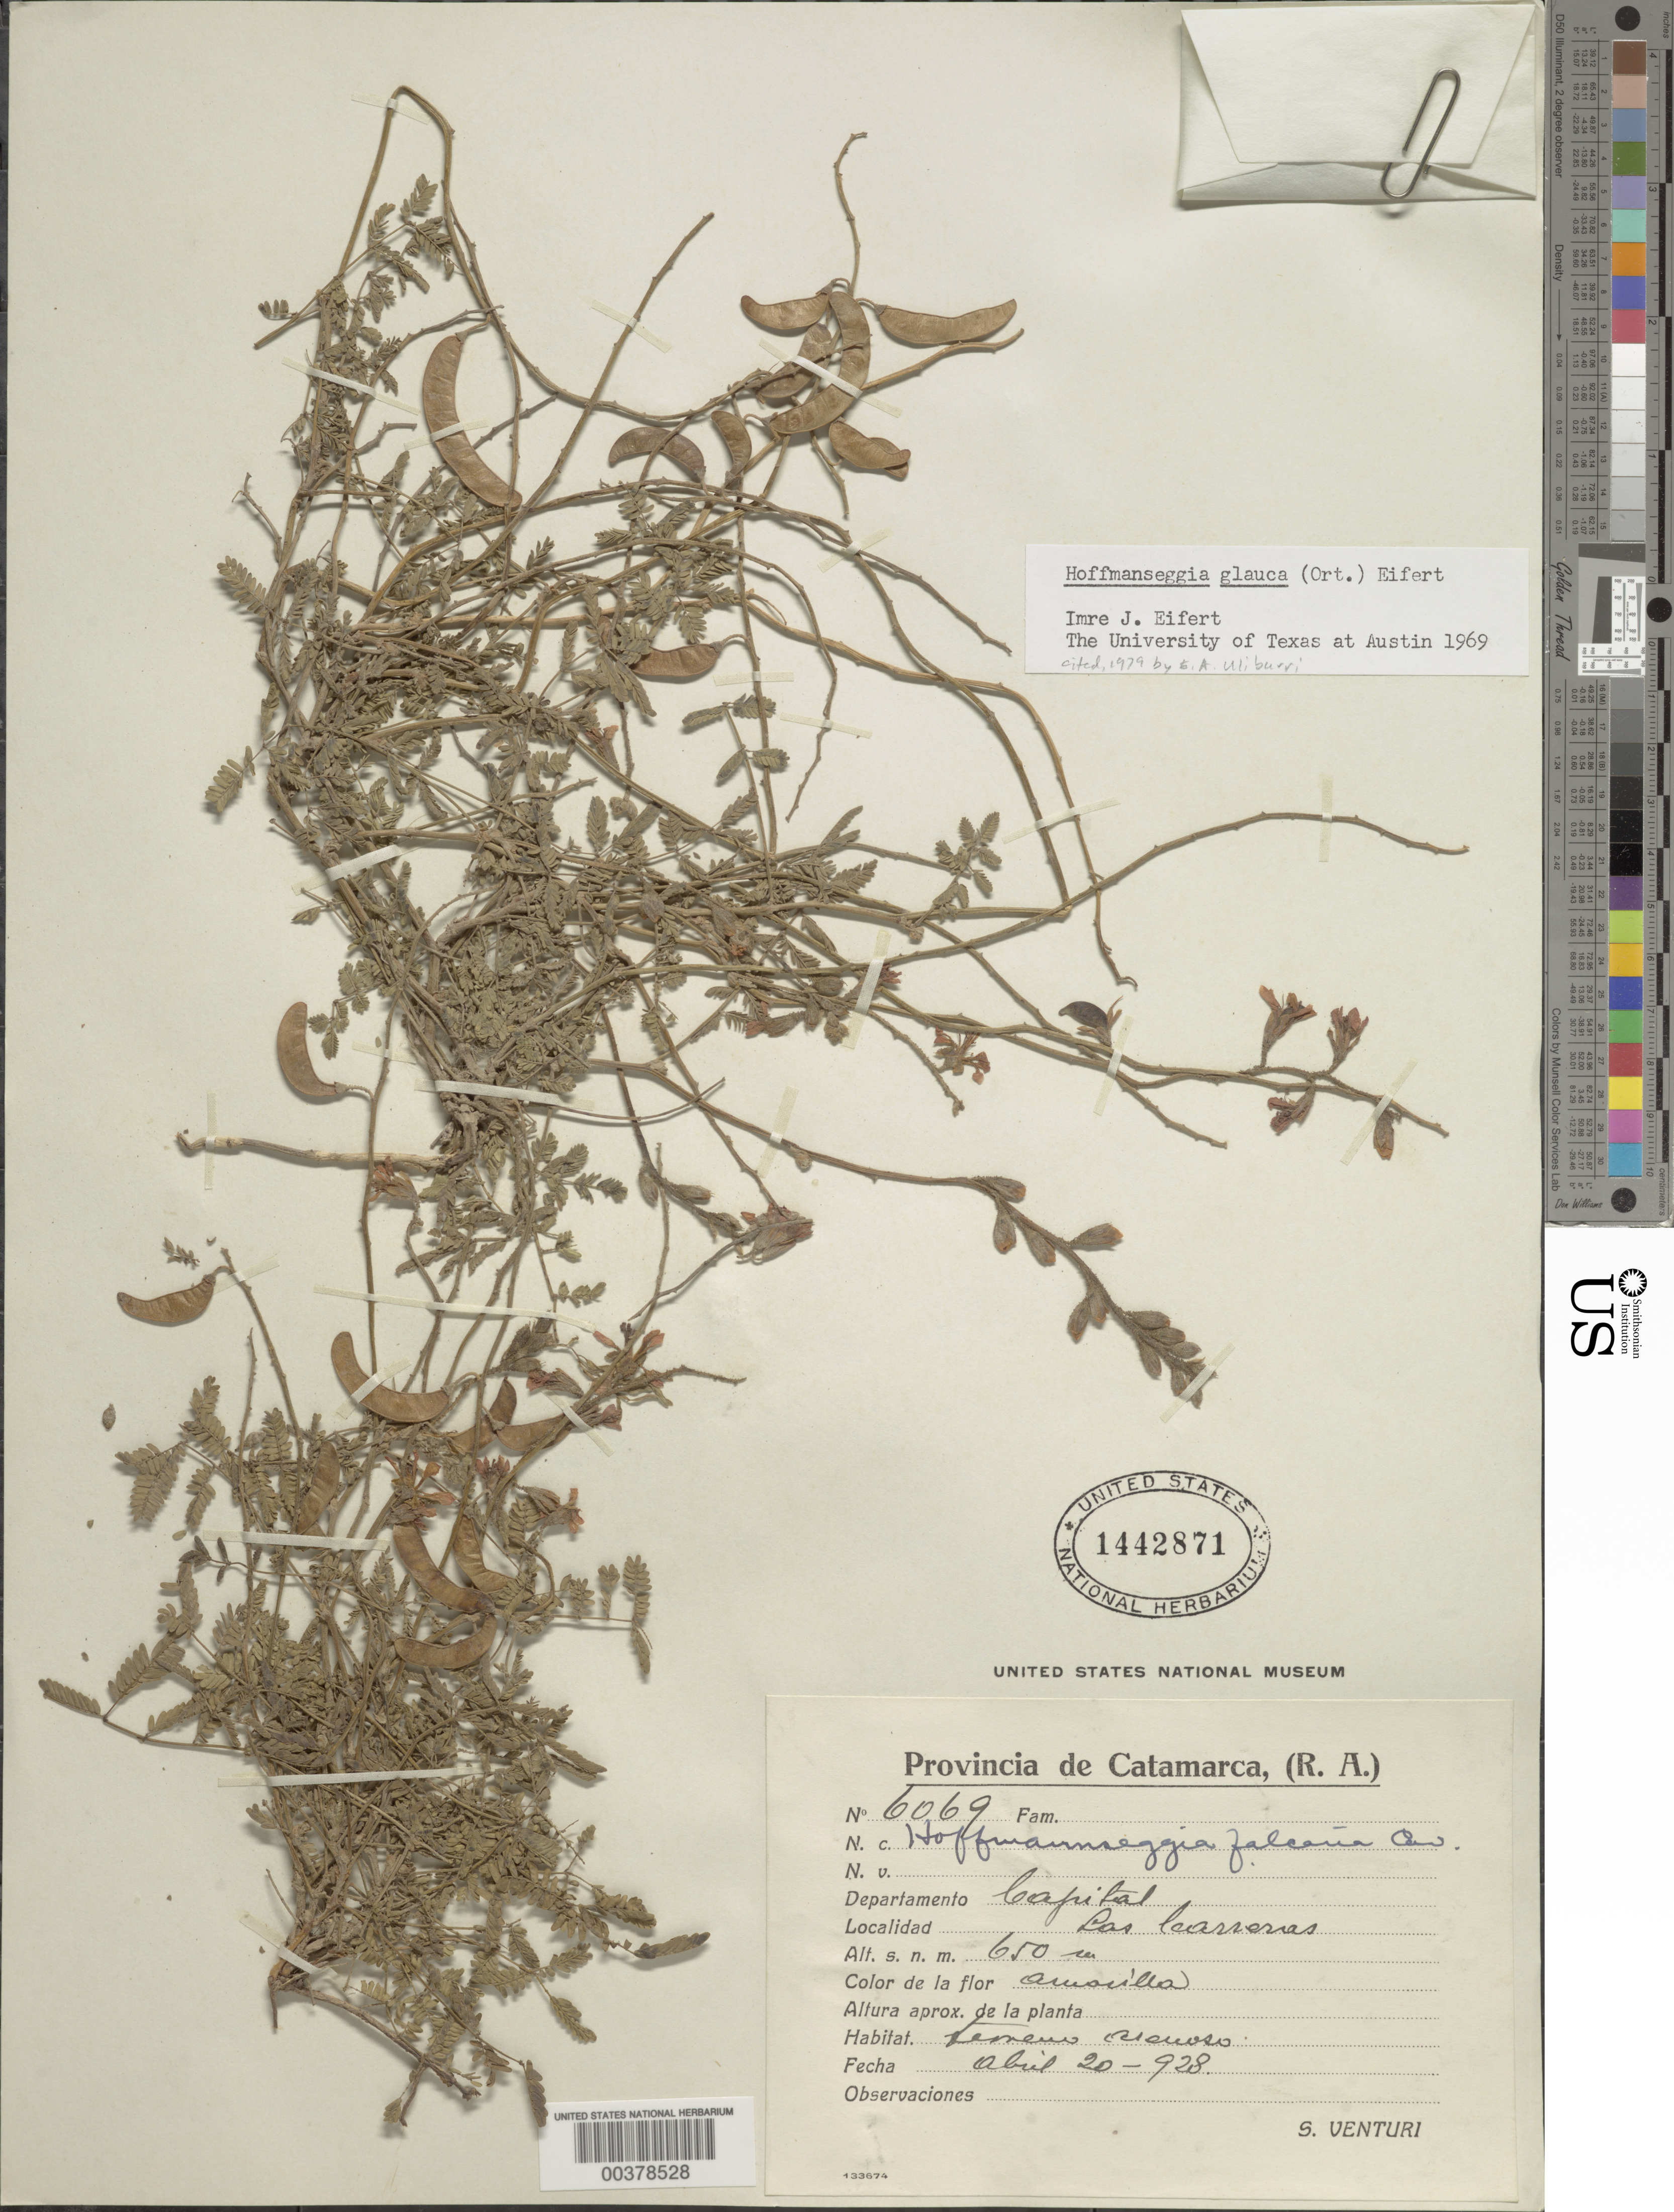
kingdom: Plantae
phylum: Tracheophyta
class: Magnoliopsida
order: Fabales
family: Fabaceae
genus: Hoffmannseggia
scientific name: Hoffmannseggia glauca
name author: (Ortega) Eifert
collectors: S. Venturi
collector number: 6069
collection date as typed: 20 Apr 1928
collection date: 1928-04-20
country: Argentina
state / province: Catamarca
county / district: Capital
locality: Las Carreras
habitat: Terreno arenoso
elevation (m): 650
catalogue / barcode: US 1442871